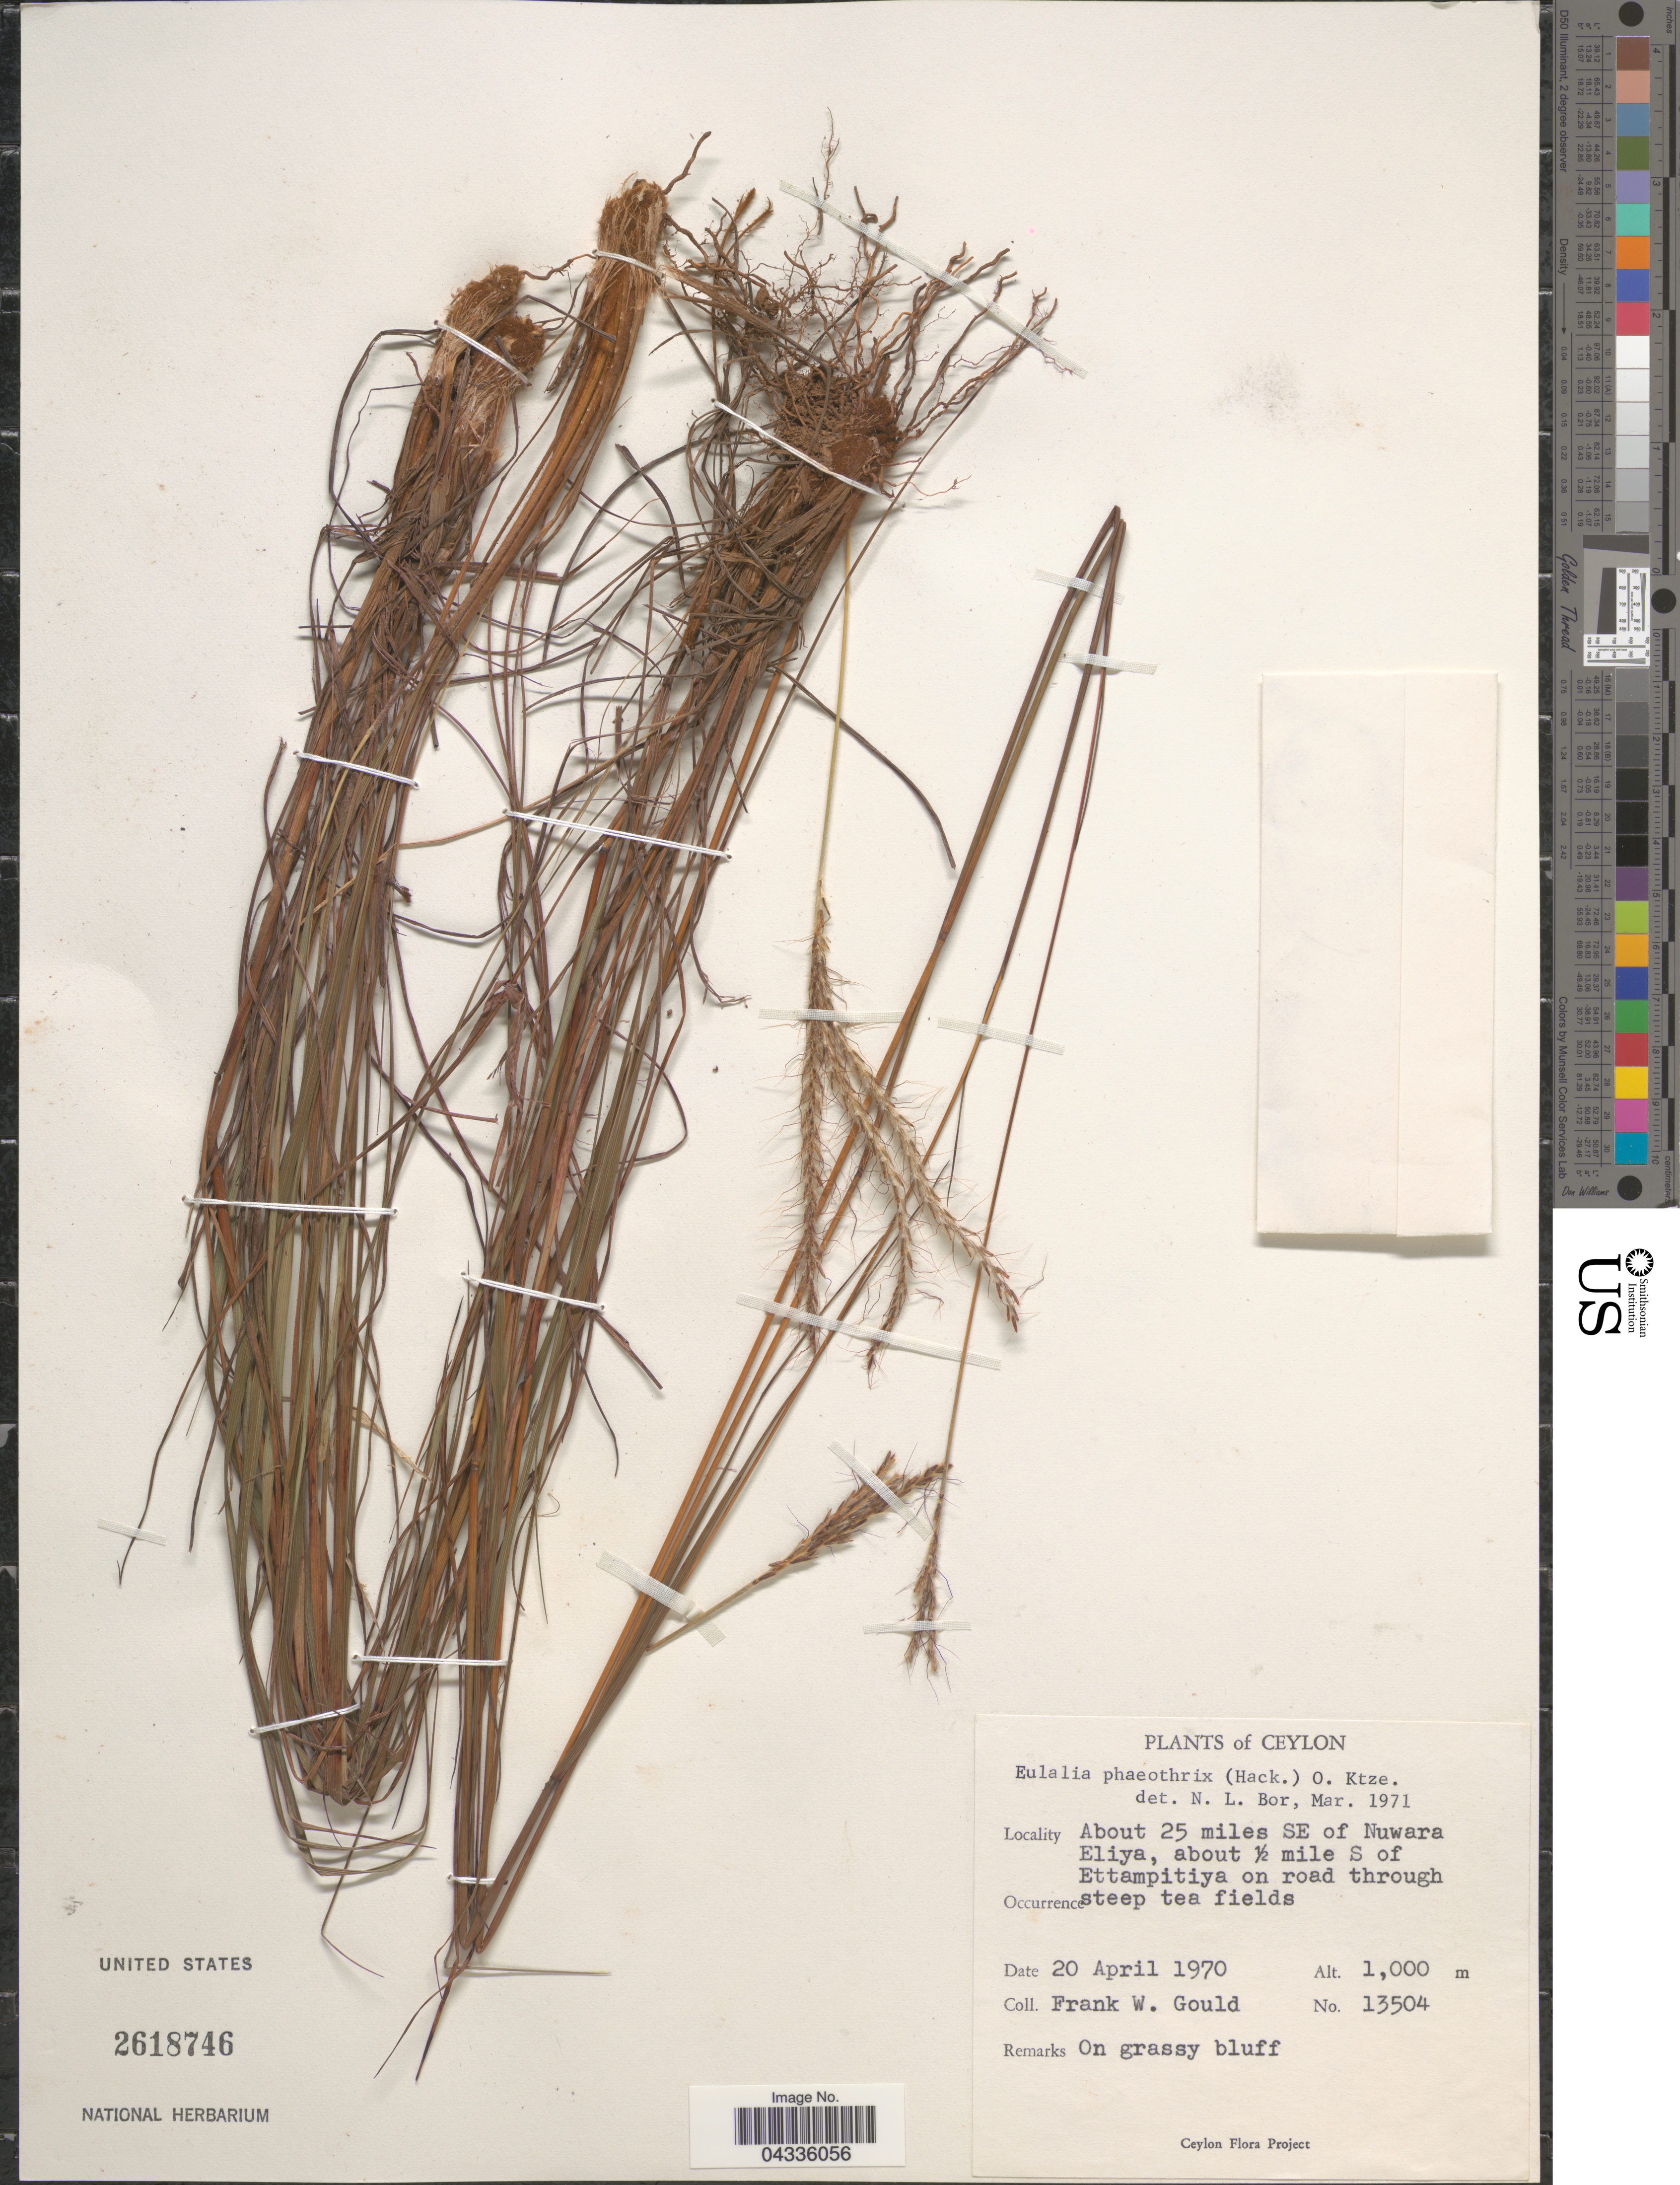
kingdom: Plantae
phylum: Tracheophyta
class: Liliopsida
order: Poales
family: Poaceae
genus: Eulalia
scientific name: Eulalia phaeothrix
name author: (Hack.) Kuntze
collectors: F. W. Gould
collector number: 13504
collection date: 1970-04-20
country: Sri Lanka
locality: Ceylon. About 25 miles SE of Nuwara Eliya, about ½ mnile S of Ettampitiya on road through steep tea fields.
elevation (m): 1000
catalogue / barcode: US 2618746